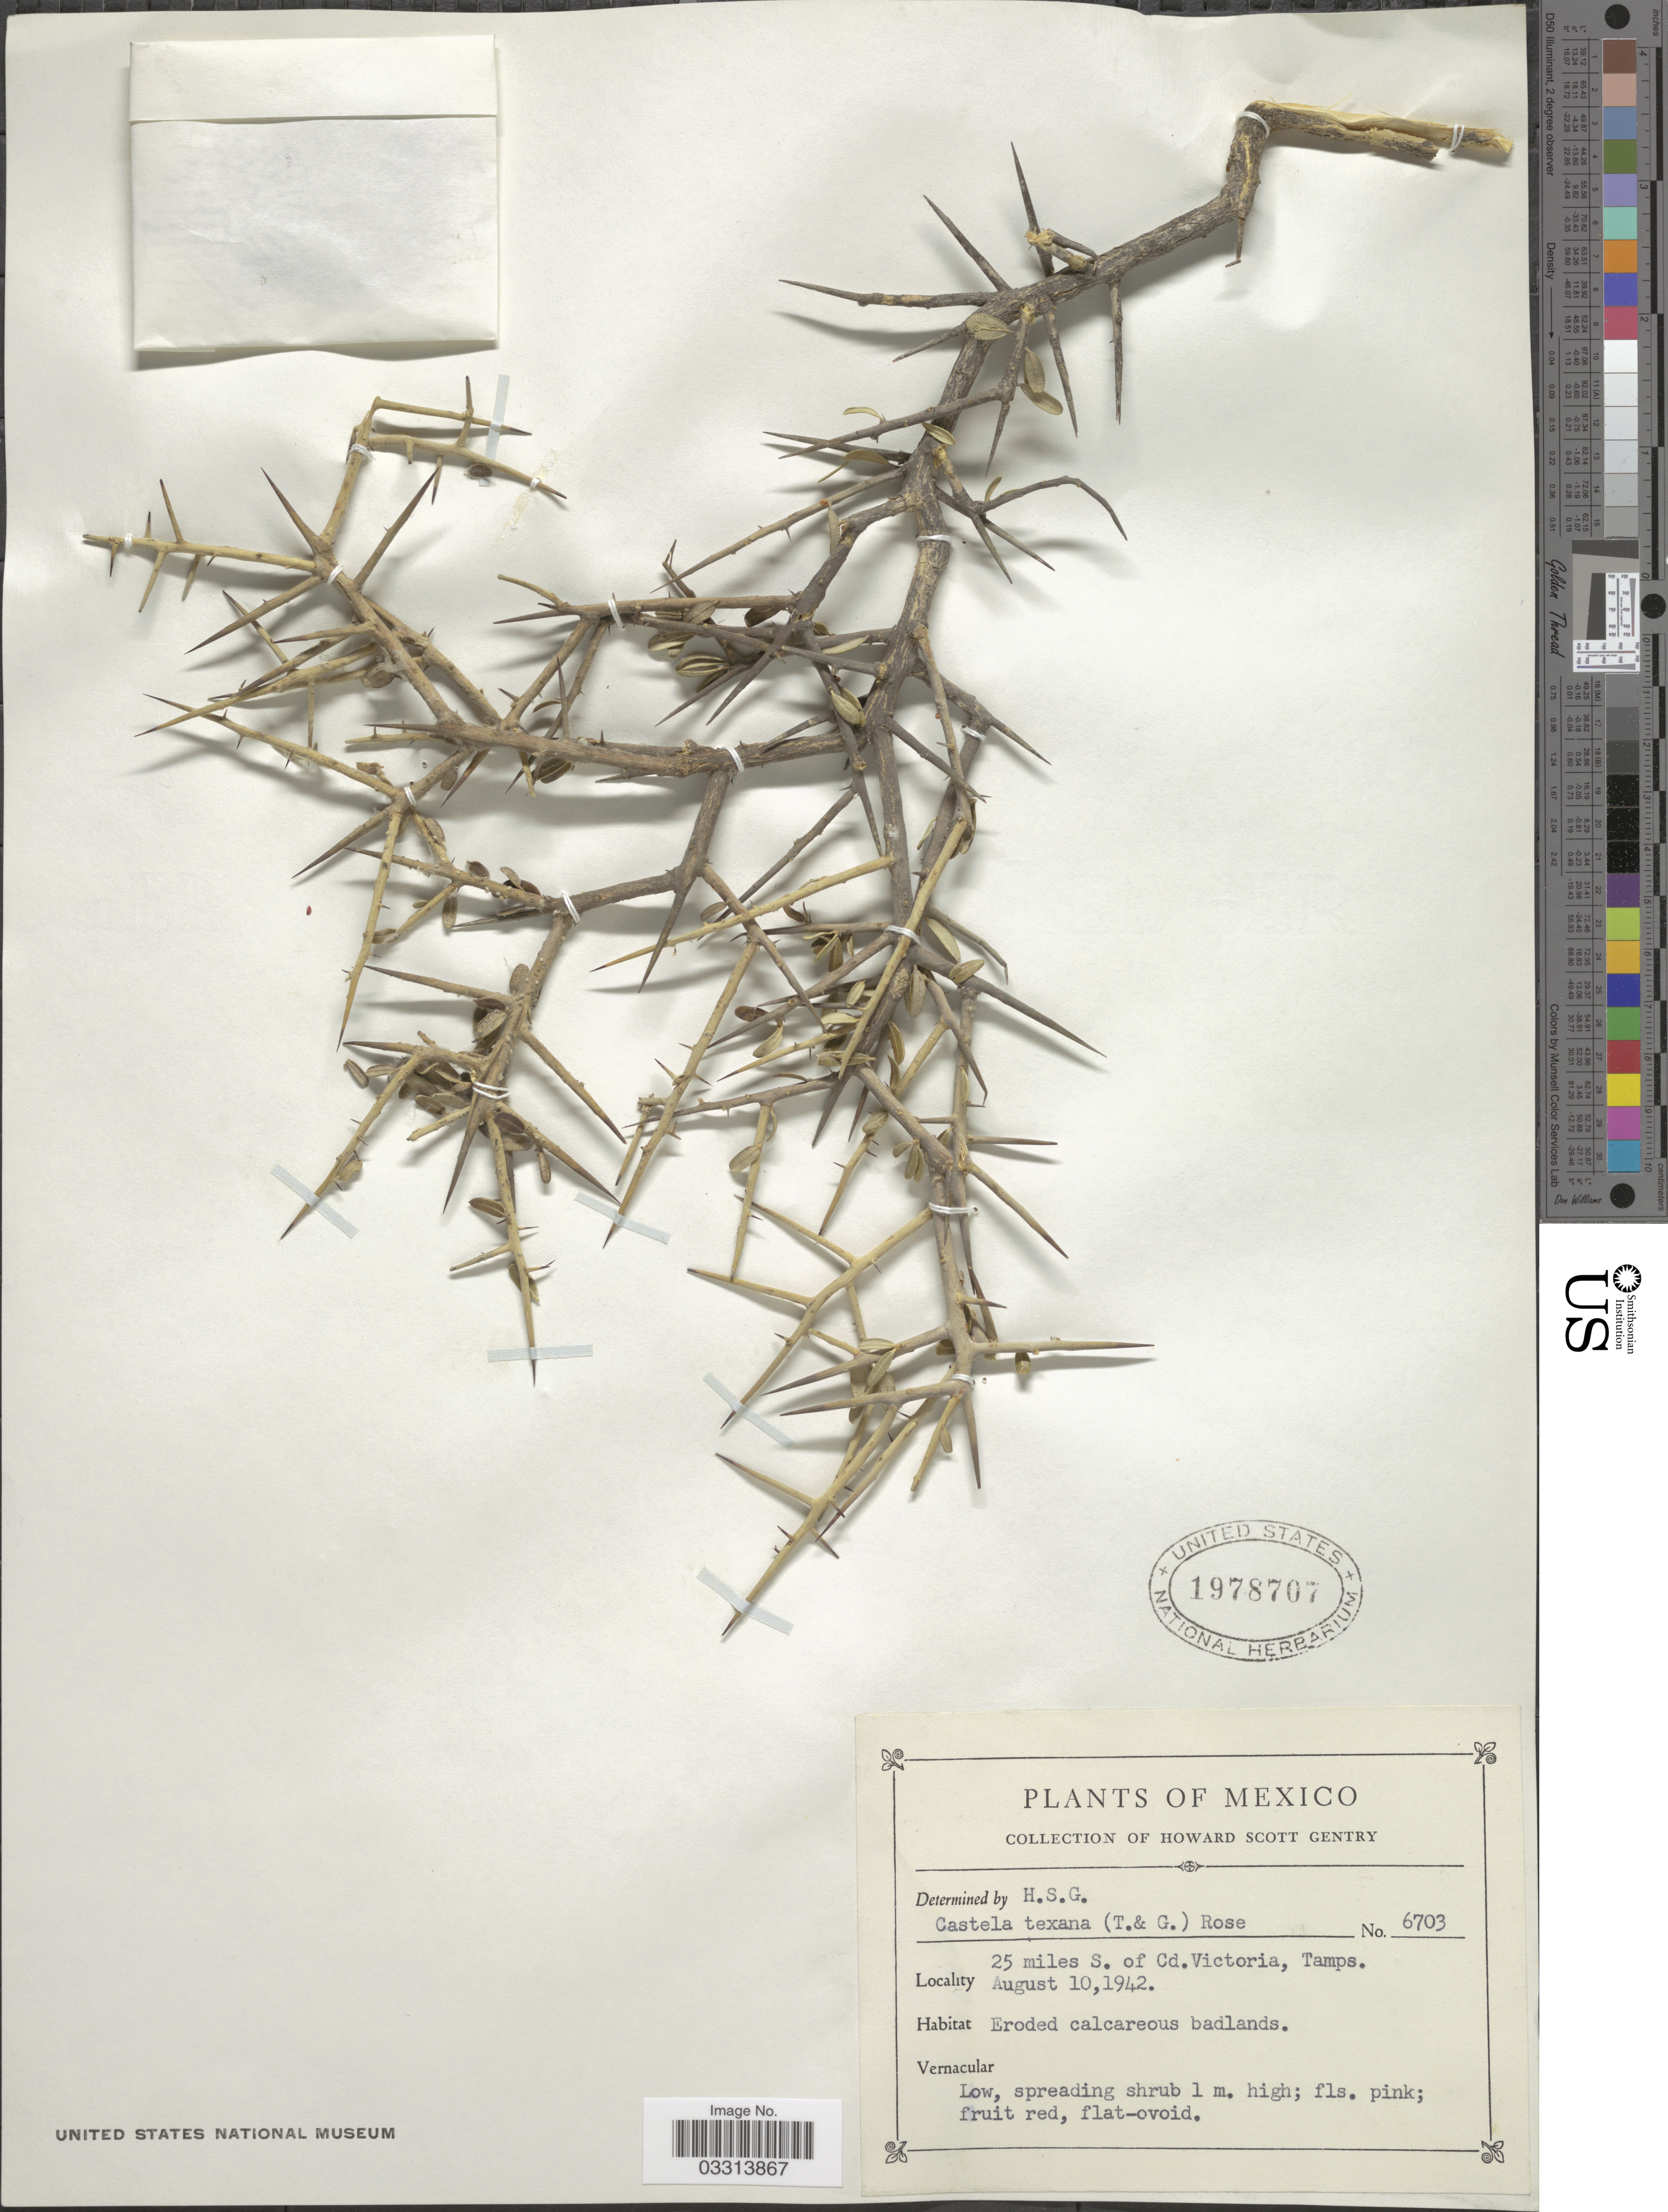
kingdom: Plantae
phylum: Tracheophyta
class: Magnoliopsida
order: Sapindales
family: Simaroubaceae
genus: Castela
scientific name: Castela tortuosa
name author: Liebm.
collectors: H. S. Gentry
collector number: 6703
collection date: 1942-08-10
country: Mexico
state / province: Tamaulipas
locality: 25 miles S. of Cd. Victoria, Tamps.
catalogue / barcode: US 1978707